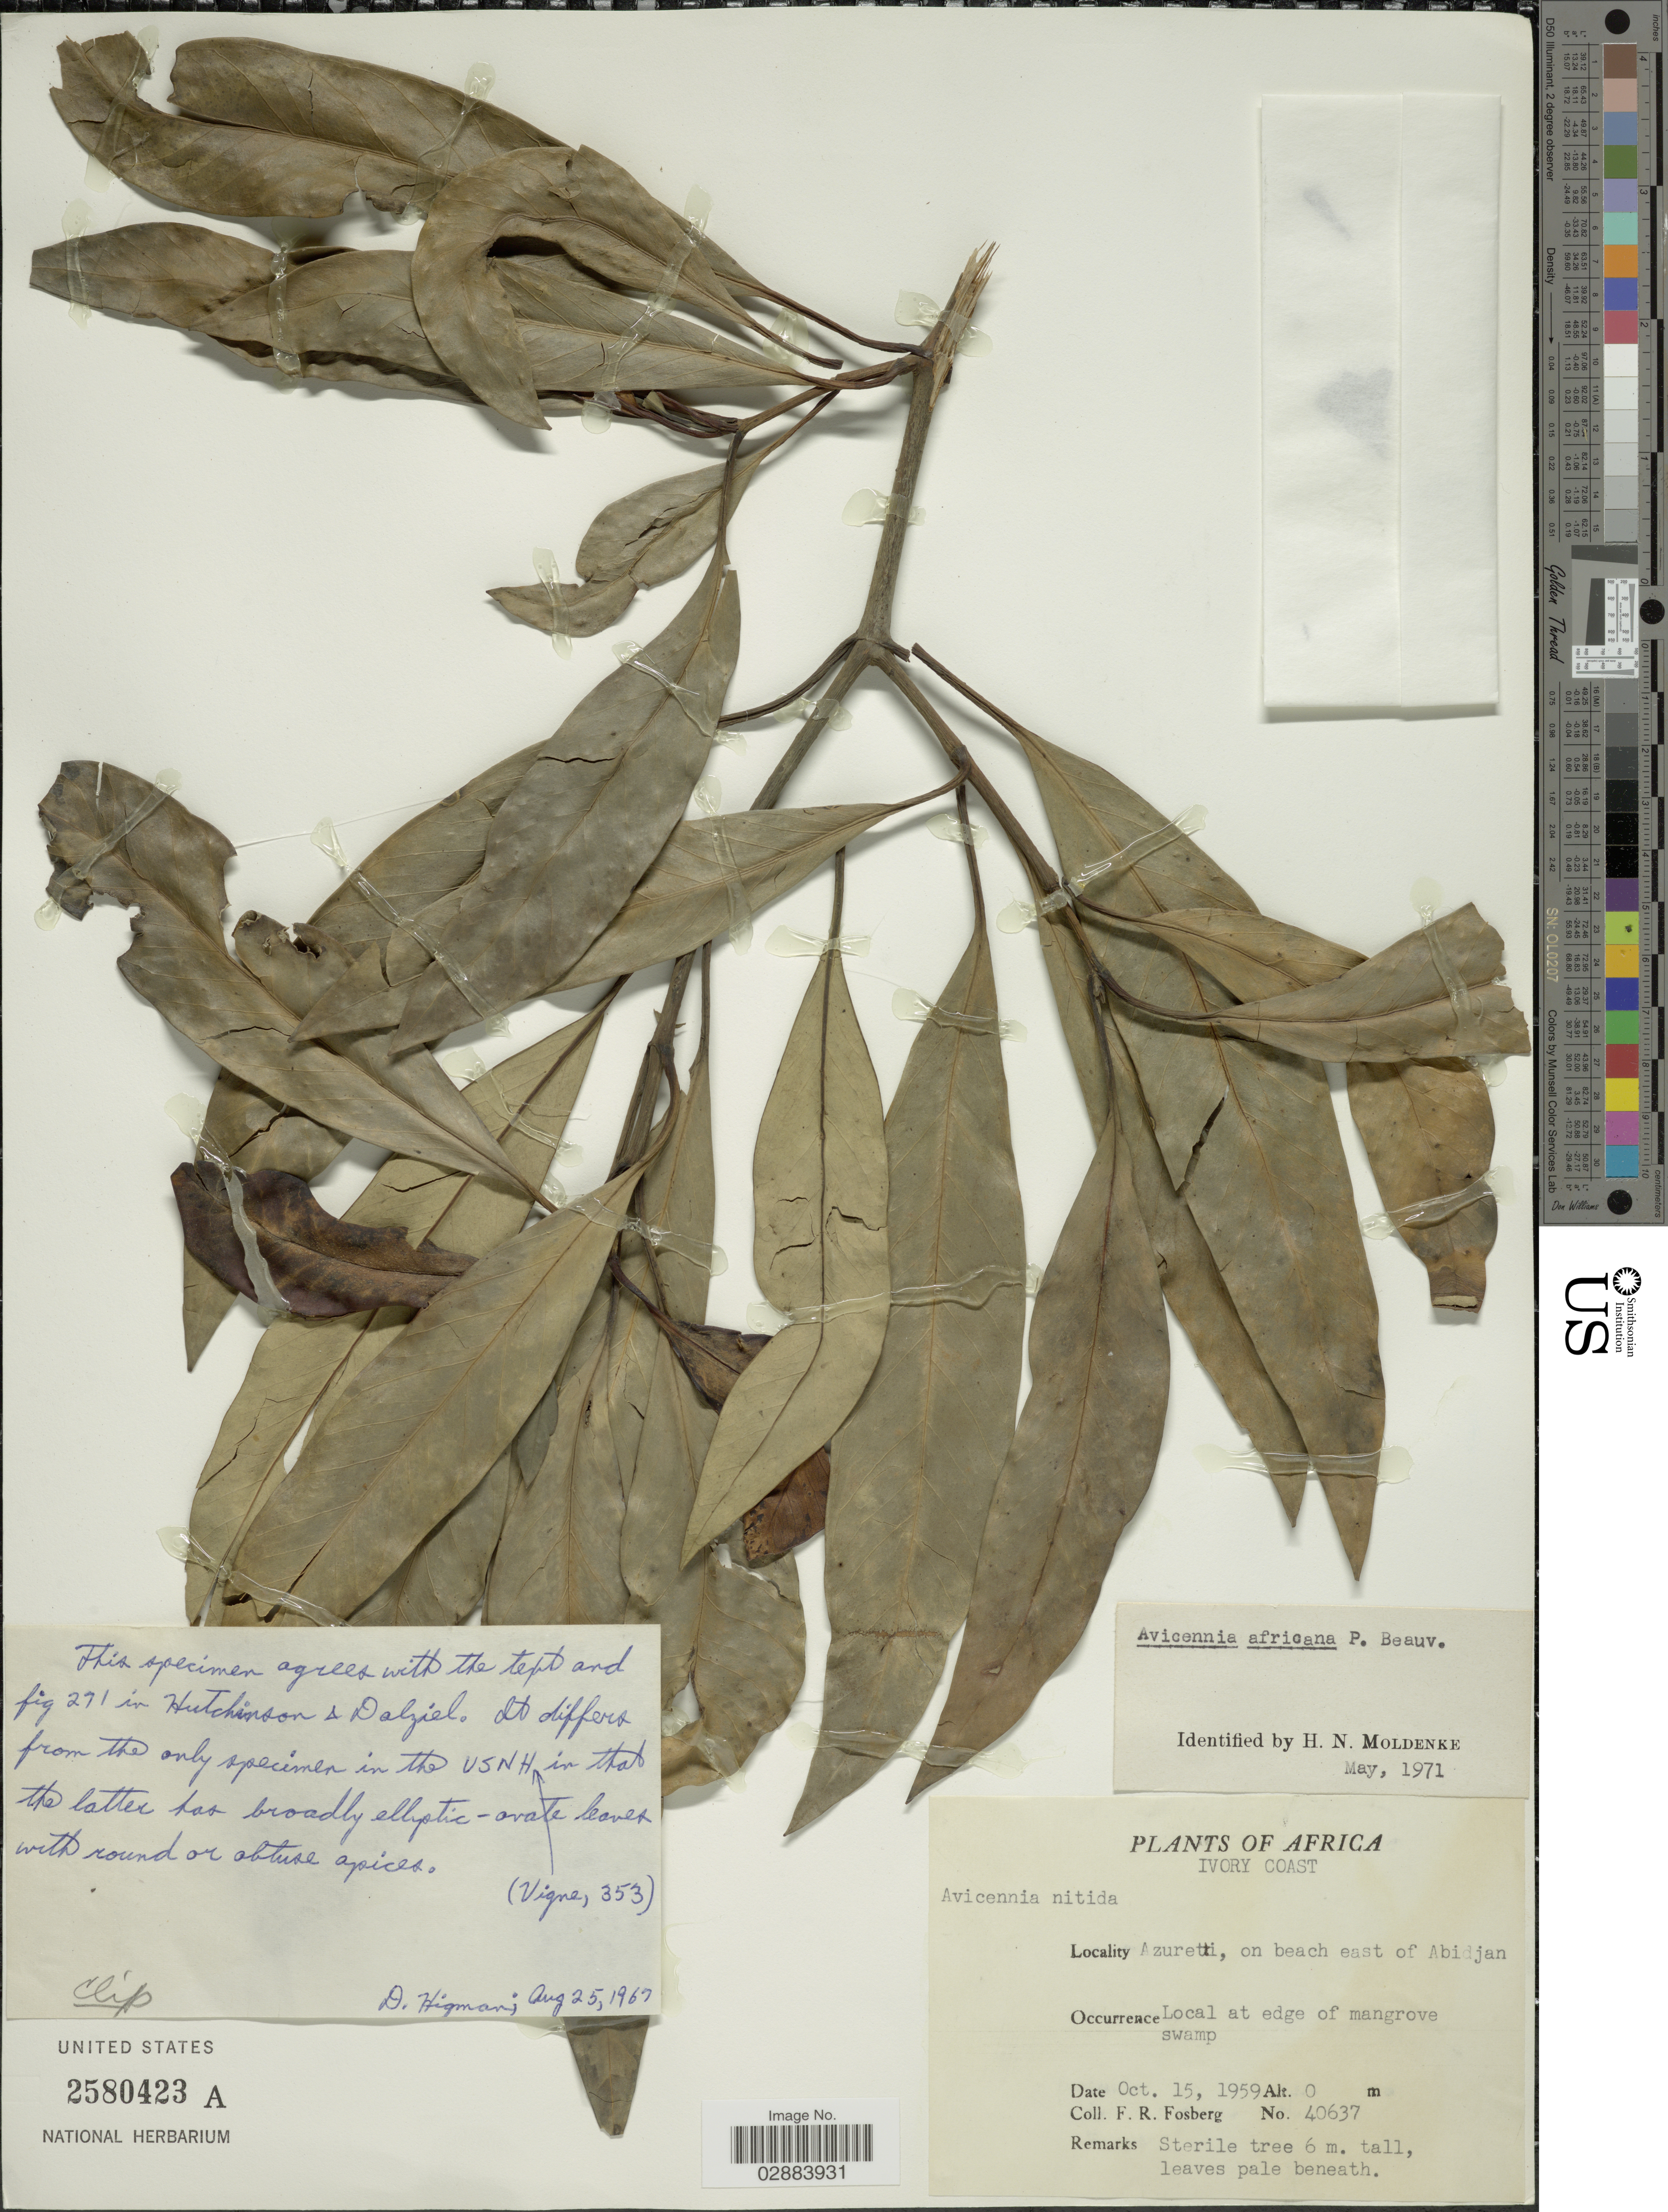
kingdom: Plantae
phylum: Tracheophyta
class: Magnoliopsida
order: Lamiales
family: Acanthaceae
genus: Avicennia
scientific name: Avicennia africana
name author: P. Beauv.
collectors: F. R. Fosberg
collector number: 40637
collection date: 1959-10-15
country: Ivory Coast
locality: Azuretti, on beach east of Abidjan.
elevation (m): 0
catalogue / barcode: US 2580423A